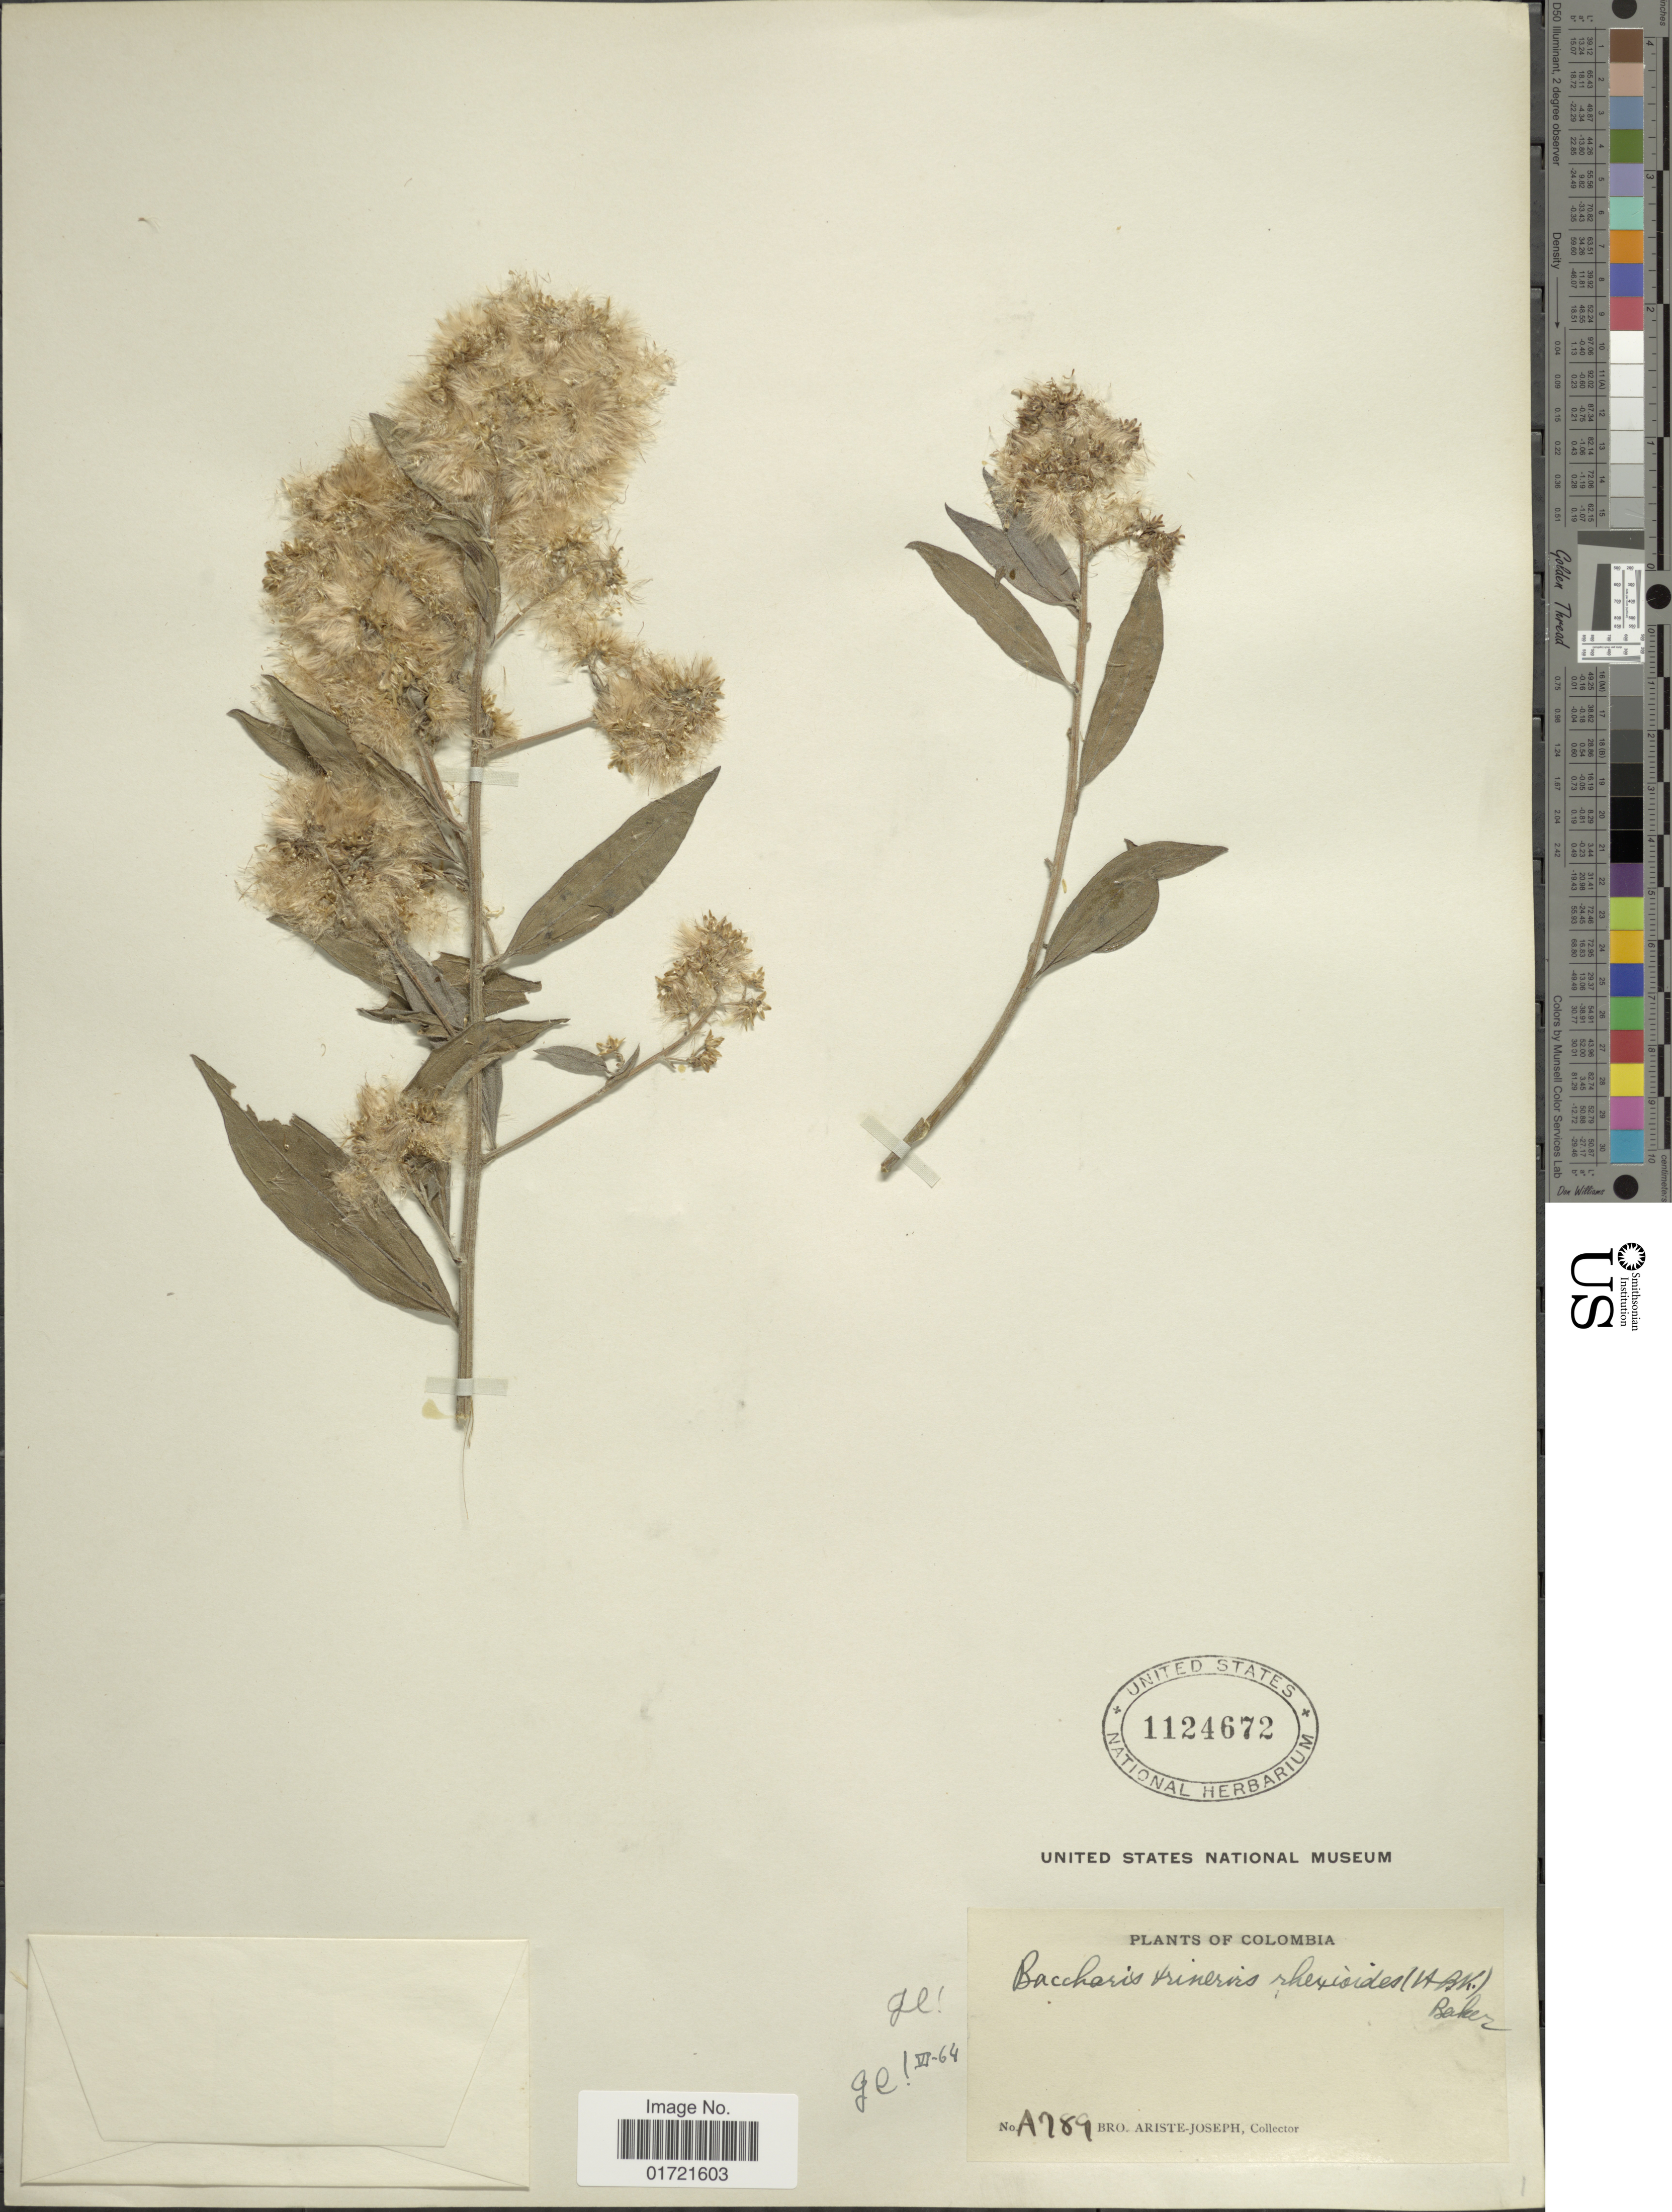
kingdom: Plantae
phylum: Tracheophyta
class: Magnoliopsida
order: Asterales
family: Asteraceae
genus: Baccharis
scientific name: Baccharis trinervis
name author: (Lam.) Pers.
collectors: Bro. Ariste-Joseph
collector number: A789*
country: Colombia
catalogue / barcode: US 1124672